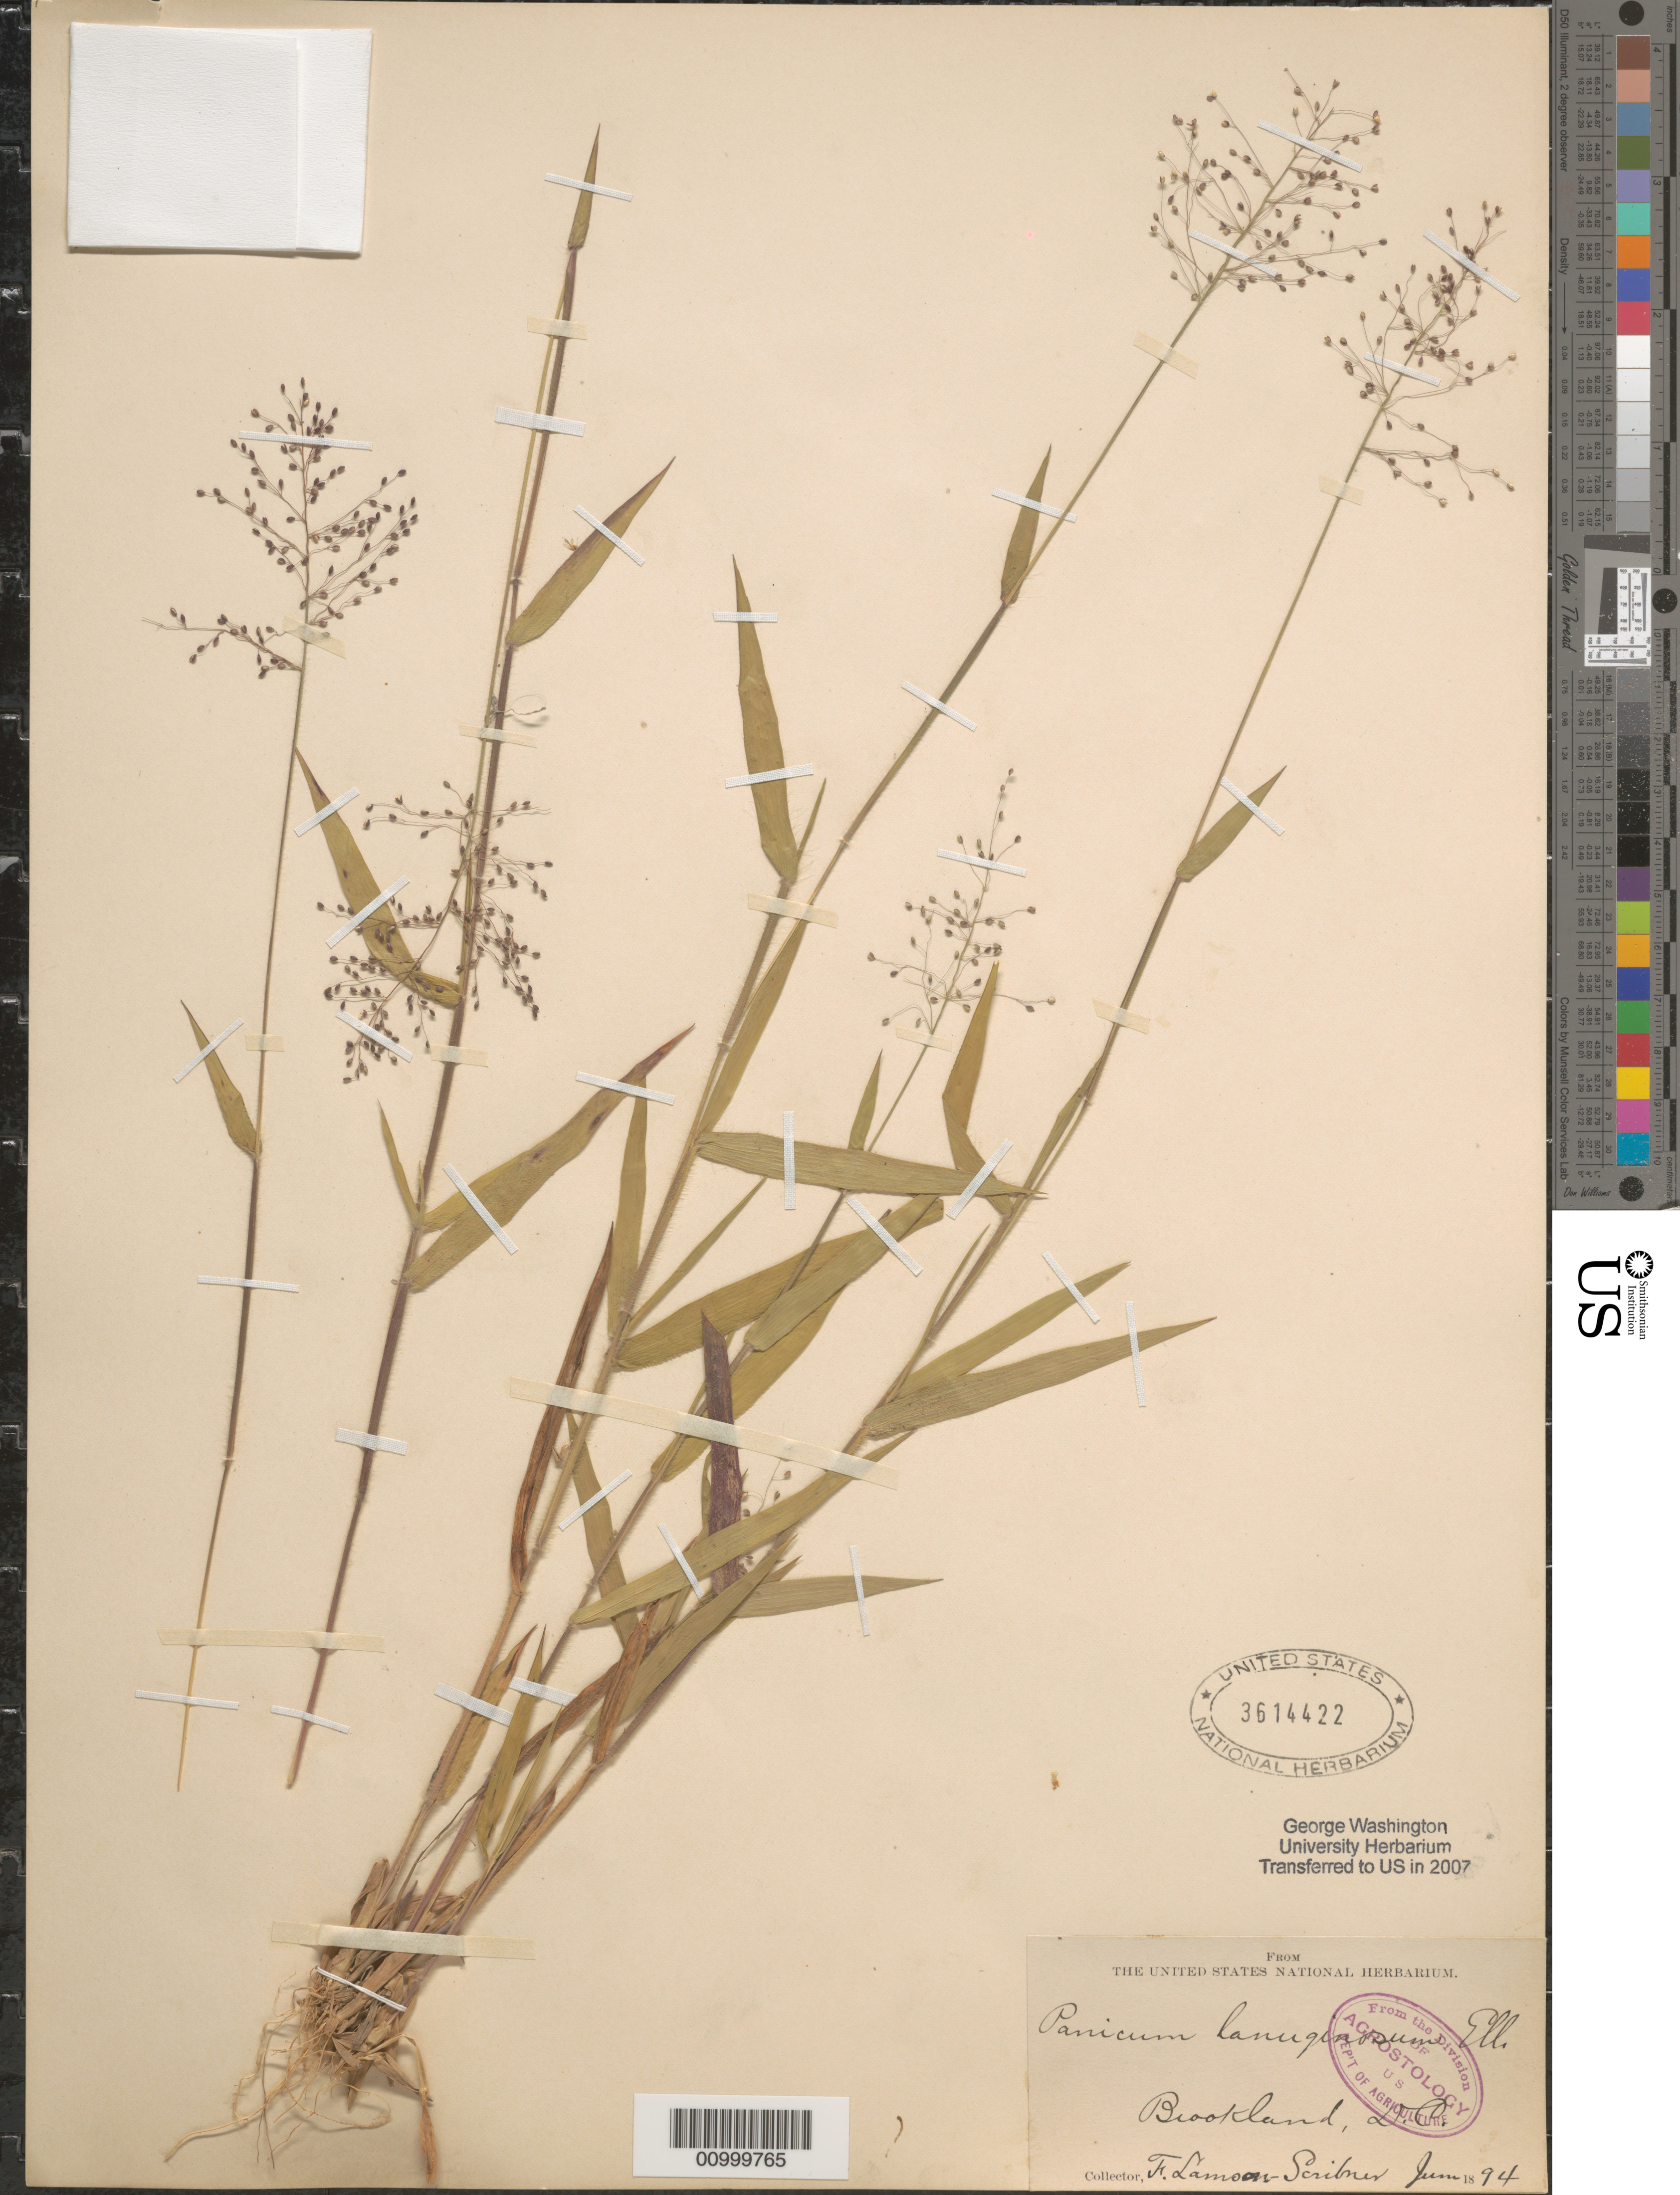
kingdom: Plantae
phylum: Tracheophyta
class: Liliopsida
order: Poales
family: Poaceae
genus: Dichanthelium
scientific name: Dichanthelium acuminatum var. acuminatum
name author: (Sw.) Gould & C.A. Clark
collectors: F. L. Scribner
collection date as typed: Jun 1894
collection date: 1894-06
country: United States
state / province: District of Columbia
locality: Brookland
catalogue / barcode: US 3614422